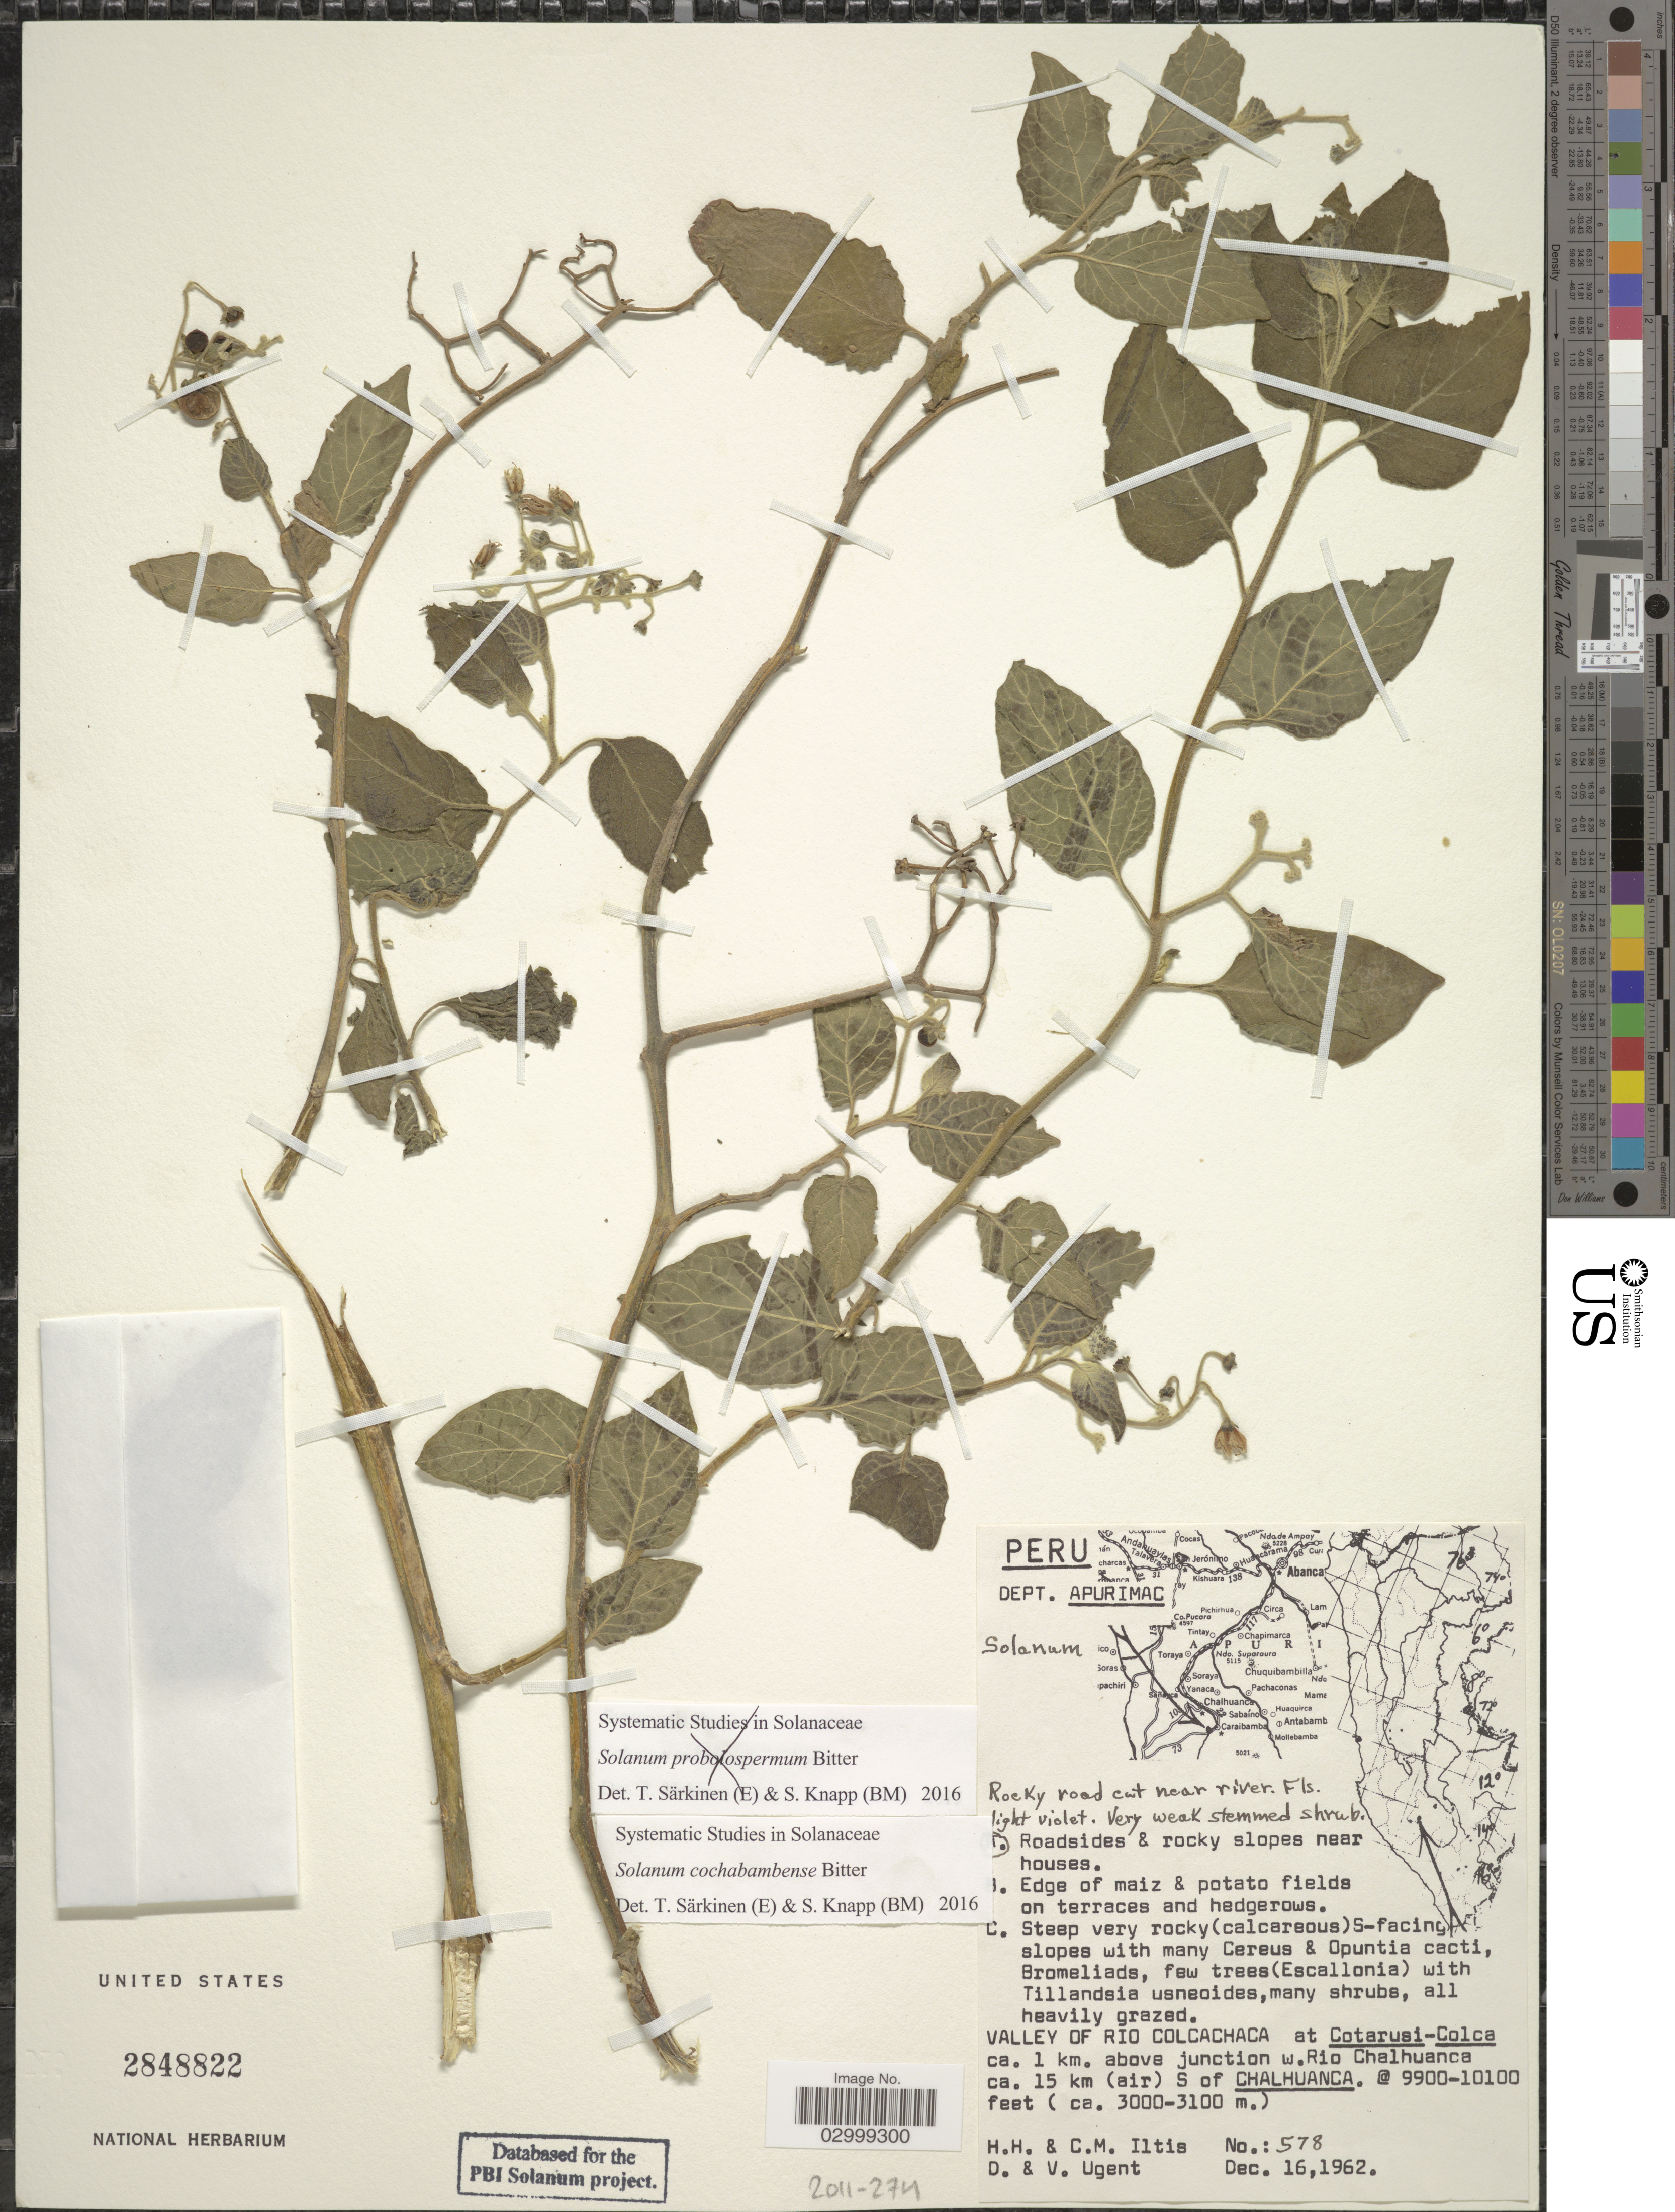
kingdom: Plantae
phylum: Tracheophyta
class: Magnoliopsida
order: Solanales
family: Solanaceae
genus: Solanum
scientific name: Solanum cochabambense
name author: Bitter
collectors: H. H. Iltis, C. M Iltis, D. Ugent & V. Ugent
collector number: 578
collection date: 1962-12-16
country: Peru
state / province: Apurímac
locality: Dept. Apurimac, Valley of Rio Colcachaca at Cotarusi-Colca ca. 1 km. above junction w. Rio Chalhuanca ca. 15 km (air) S of Chalhuanca.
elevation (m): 3000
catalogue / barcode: US 2848822